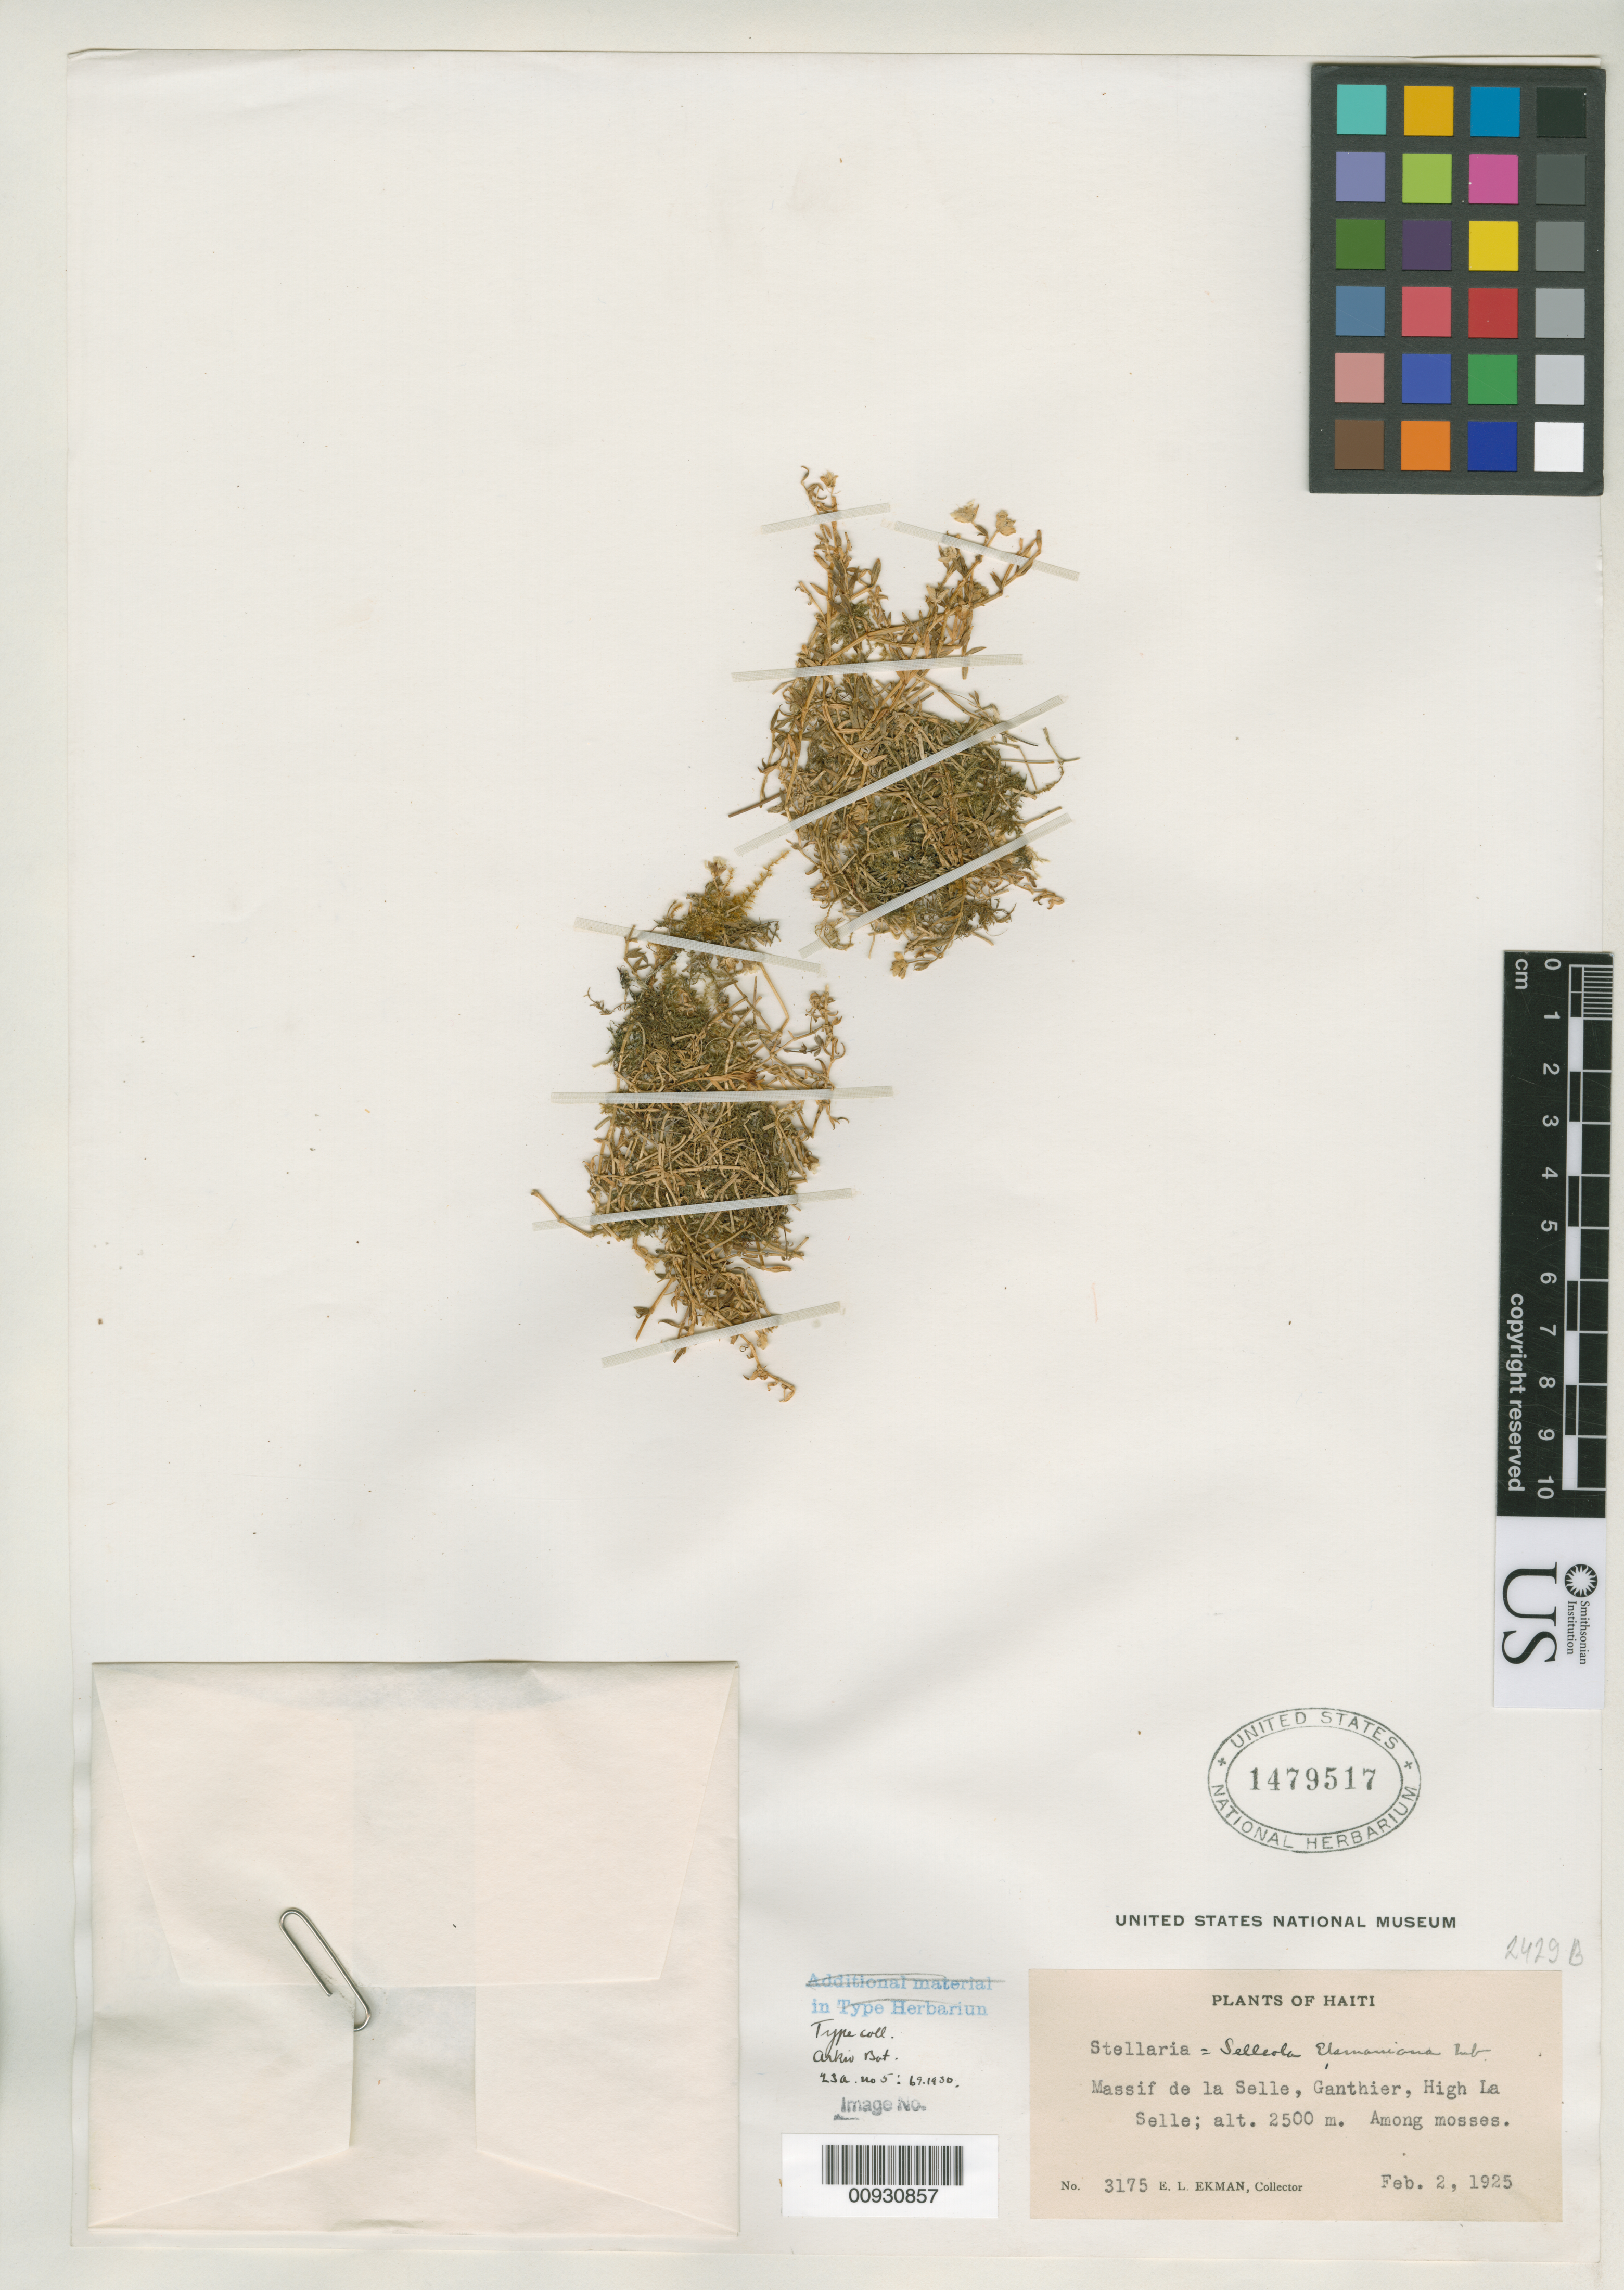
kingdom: Plantae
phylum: Tracheophyta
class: Magnoliopsida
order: Caryophyllales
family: Caryophyllaceae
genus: Selleola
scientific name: Selleola ekmaniana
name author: Urb.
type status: Isotype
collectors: E. L. Ekman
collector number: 3175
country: Haiti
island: Hispaniola Island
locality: Massif de La Selle, Ganthier, High La Selle.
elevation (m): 2500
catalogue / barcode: US 1479517